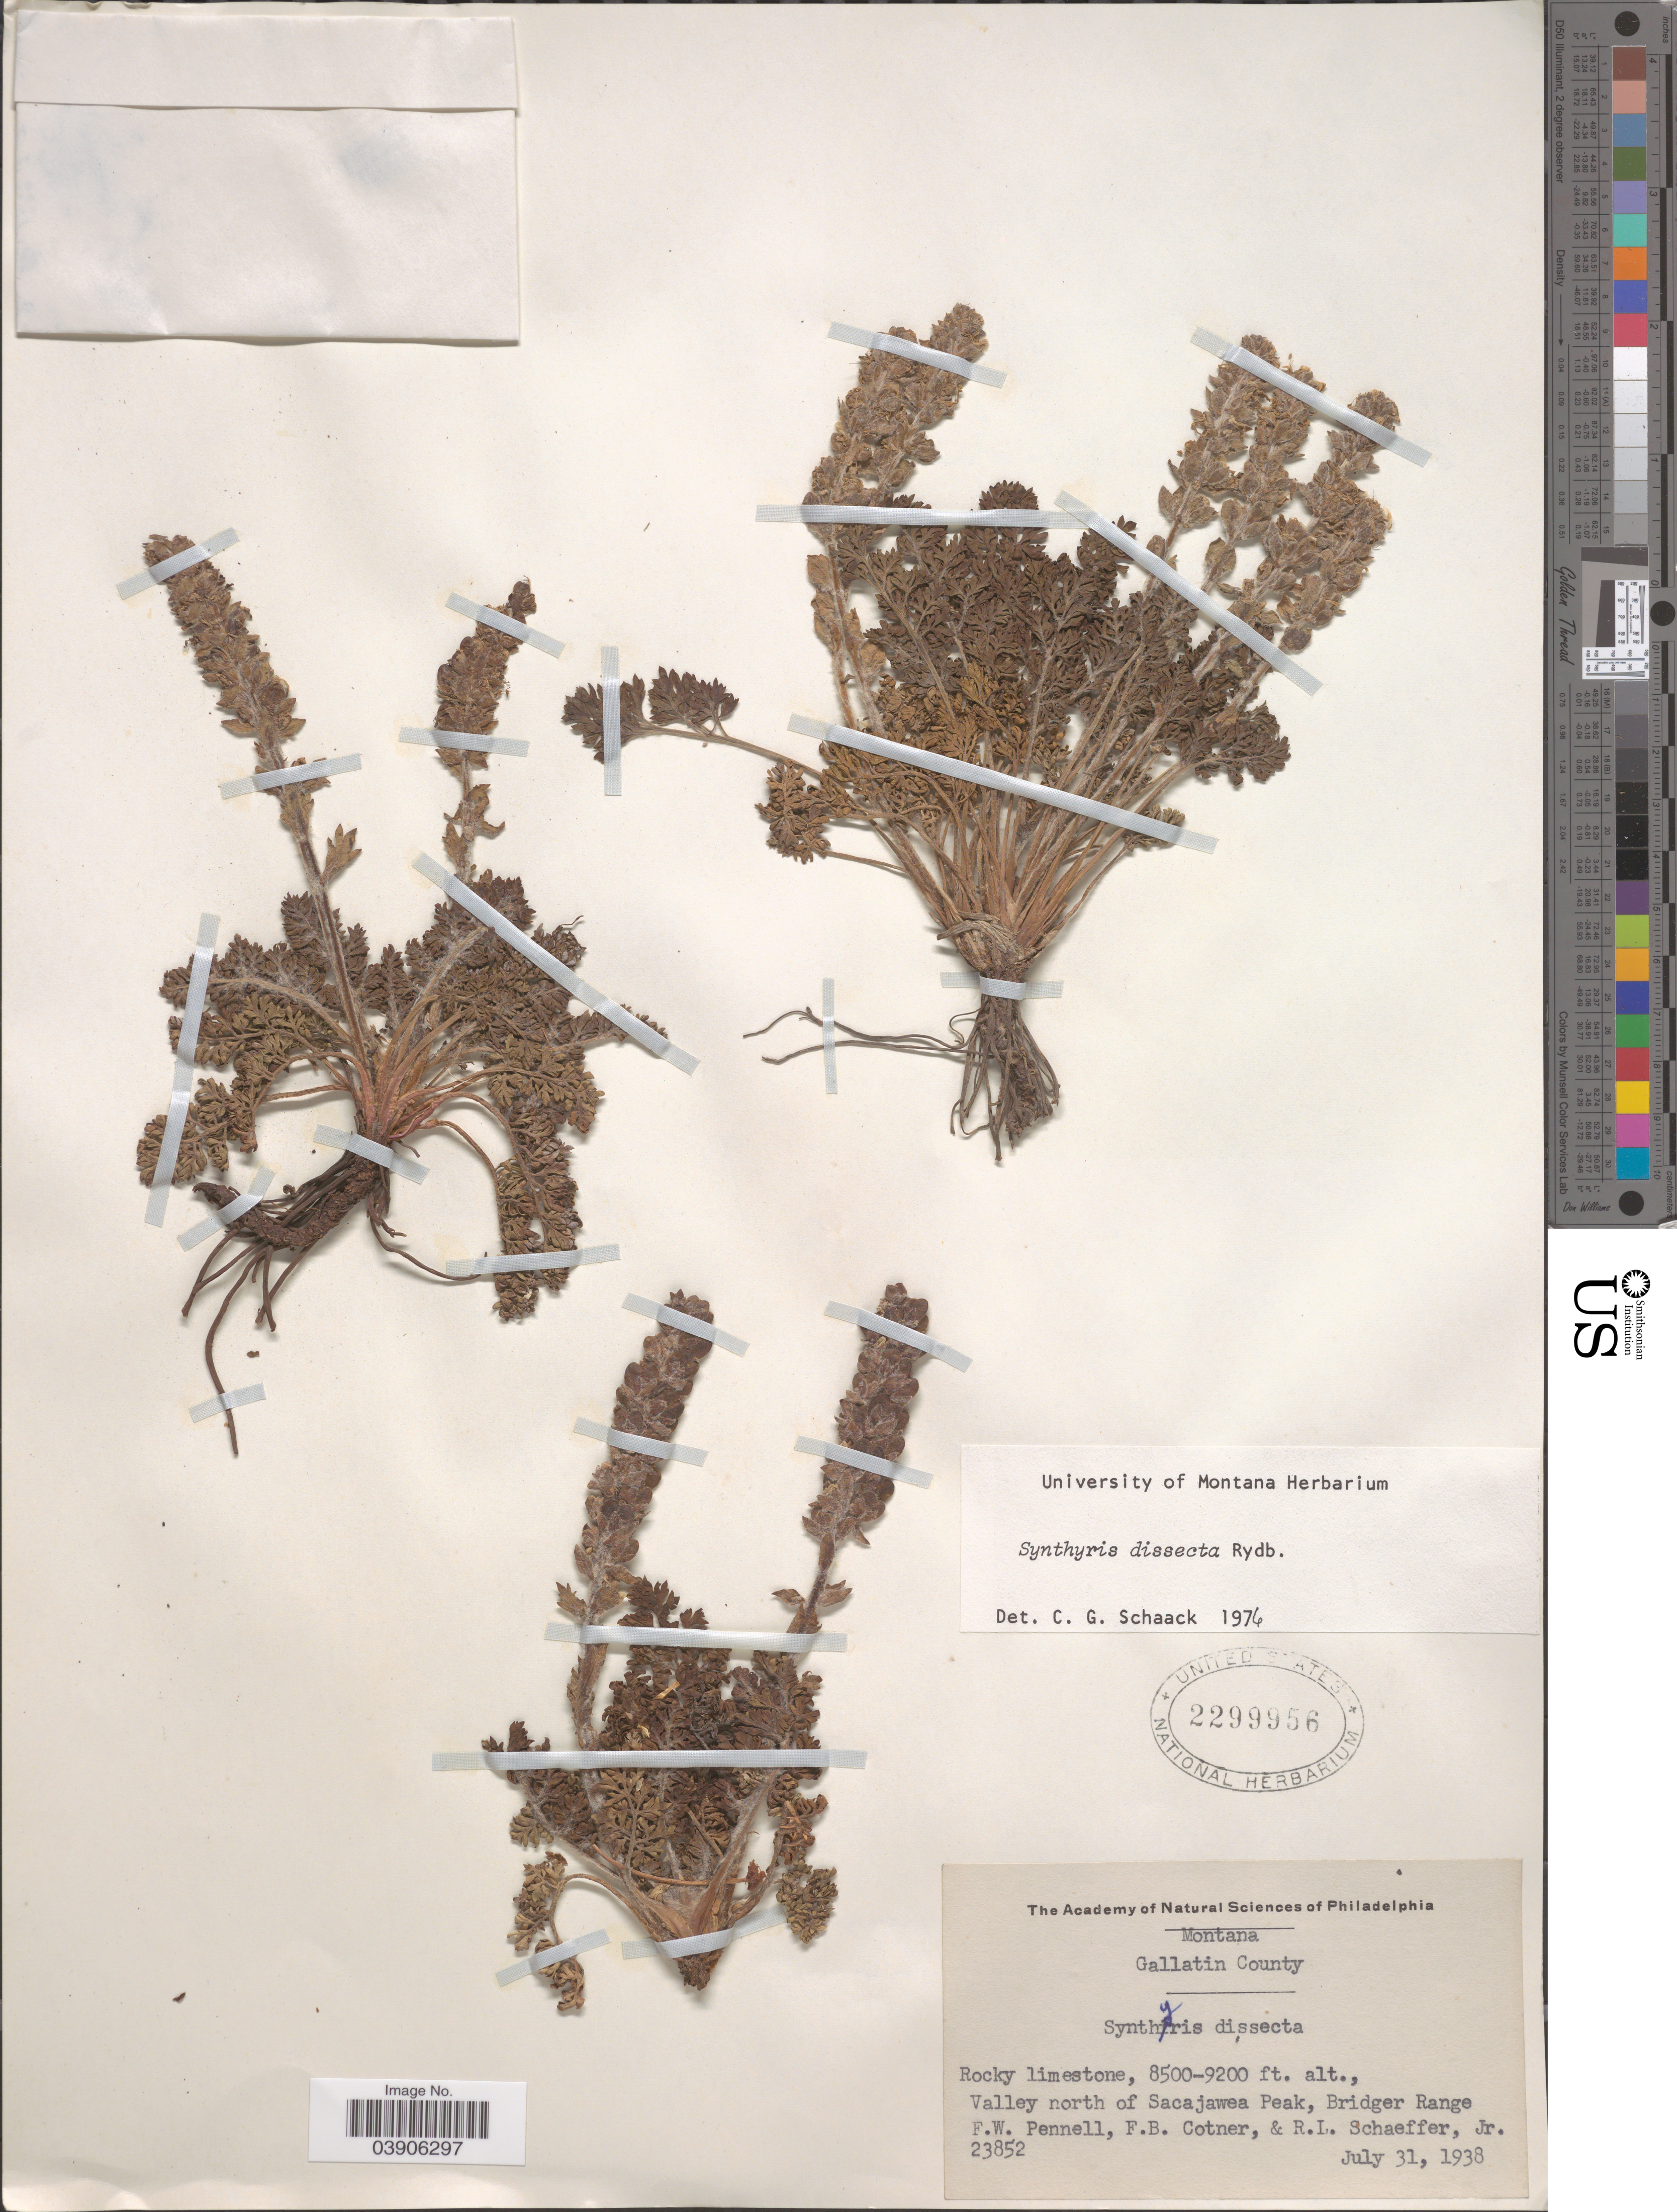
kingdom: Plantae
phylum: Tracheophyta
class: Magnoliopsida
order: Lamiales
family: Plantaginaceae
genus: Synthyris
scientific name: Synthyris dissecta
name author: Rydb.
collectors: F. W. Pennell, F. Cotner & R. L. Schaeffer Jr.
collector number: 23852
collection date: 1938-07-31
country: United States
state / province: Montana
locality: Gallatin County. Valley north of Sacajawea Peak, Bridger Range.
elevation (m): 2591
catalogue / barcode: US 2299956